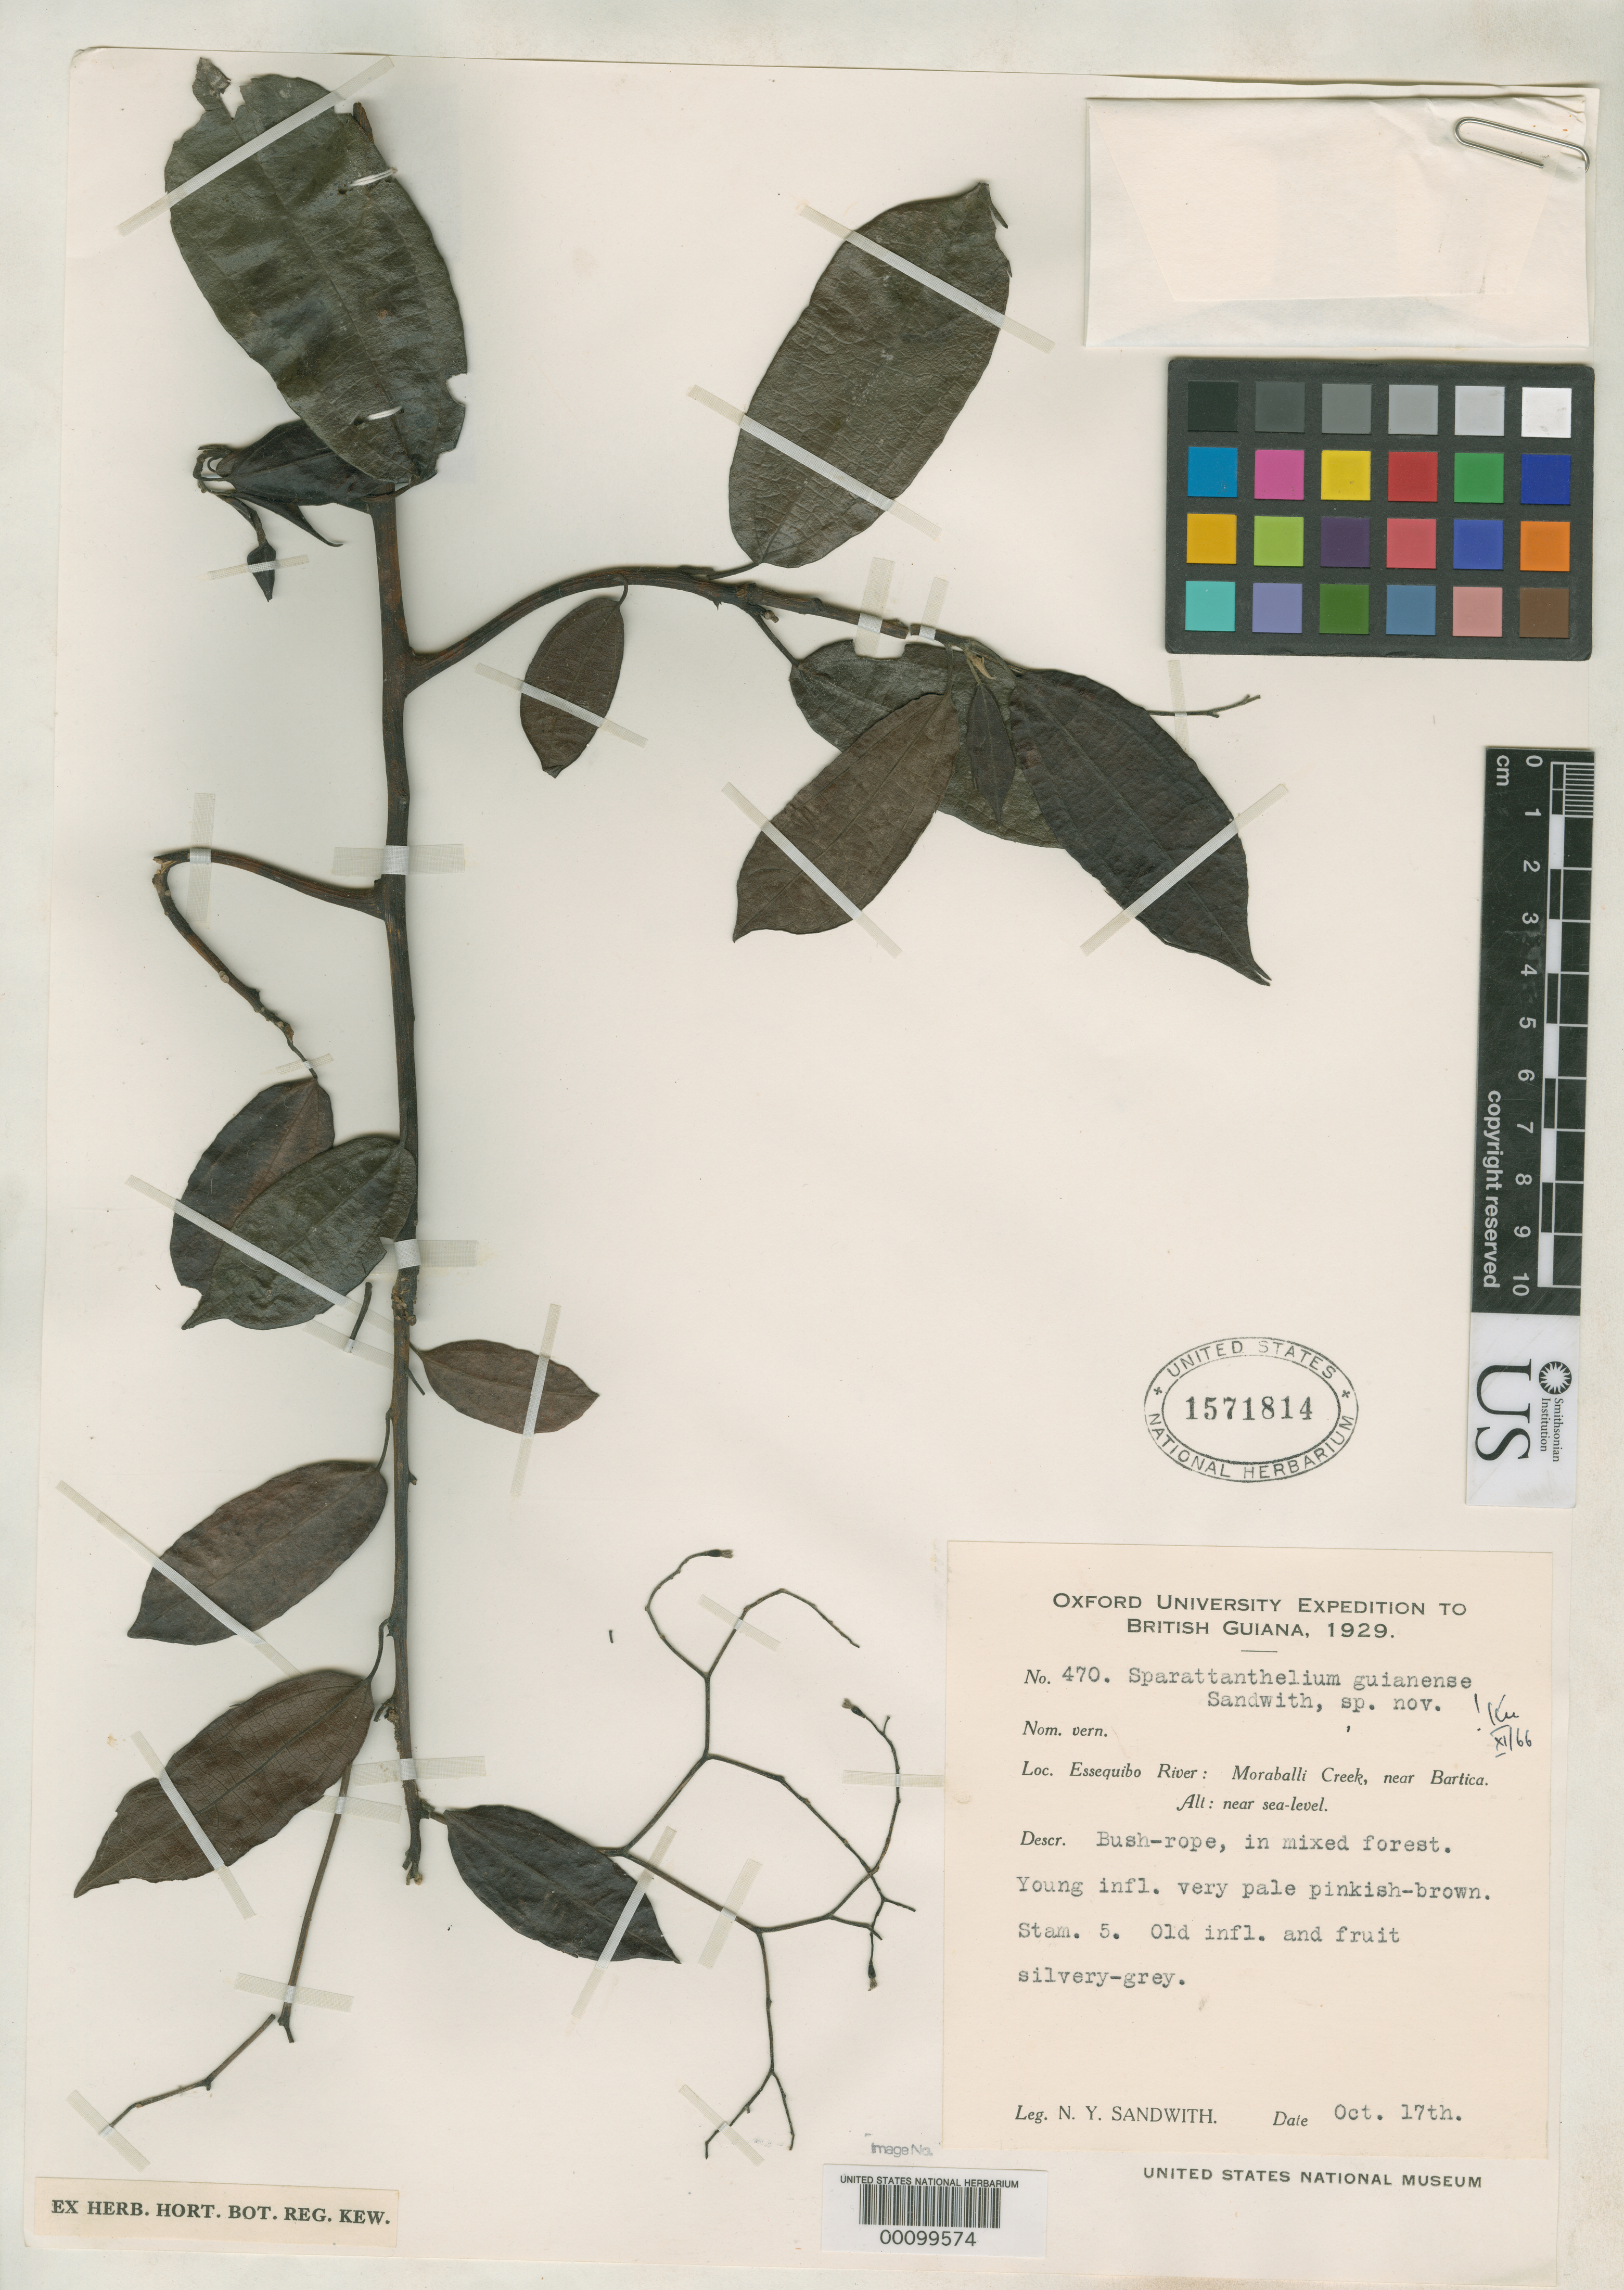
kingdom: Plantae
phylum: Tracheophyta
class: Magnoliopsida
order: Laurales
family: Hernandiaceae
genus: Sparattanthelium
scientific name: Sparattanthelium guianense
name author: Sandwith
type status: Isotype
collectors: N. Y. Sandwith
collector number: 470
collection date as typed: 17 Oct 1929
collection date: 1929-10-17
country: Guyana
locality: Essequibo River, Moraballi Creek, near Bartica.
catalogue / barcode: US 1571814